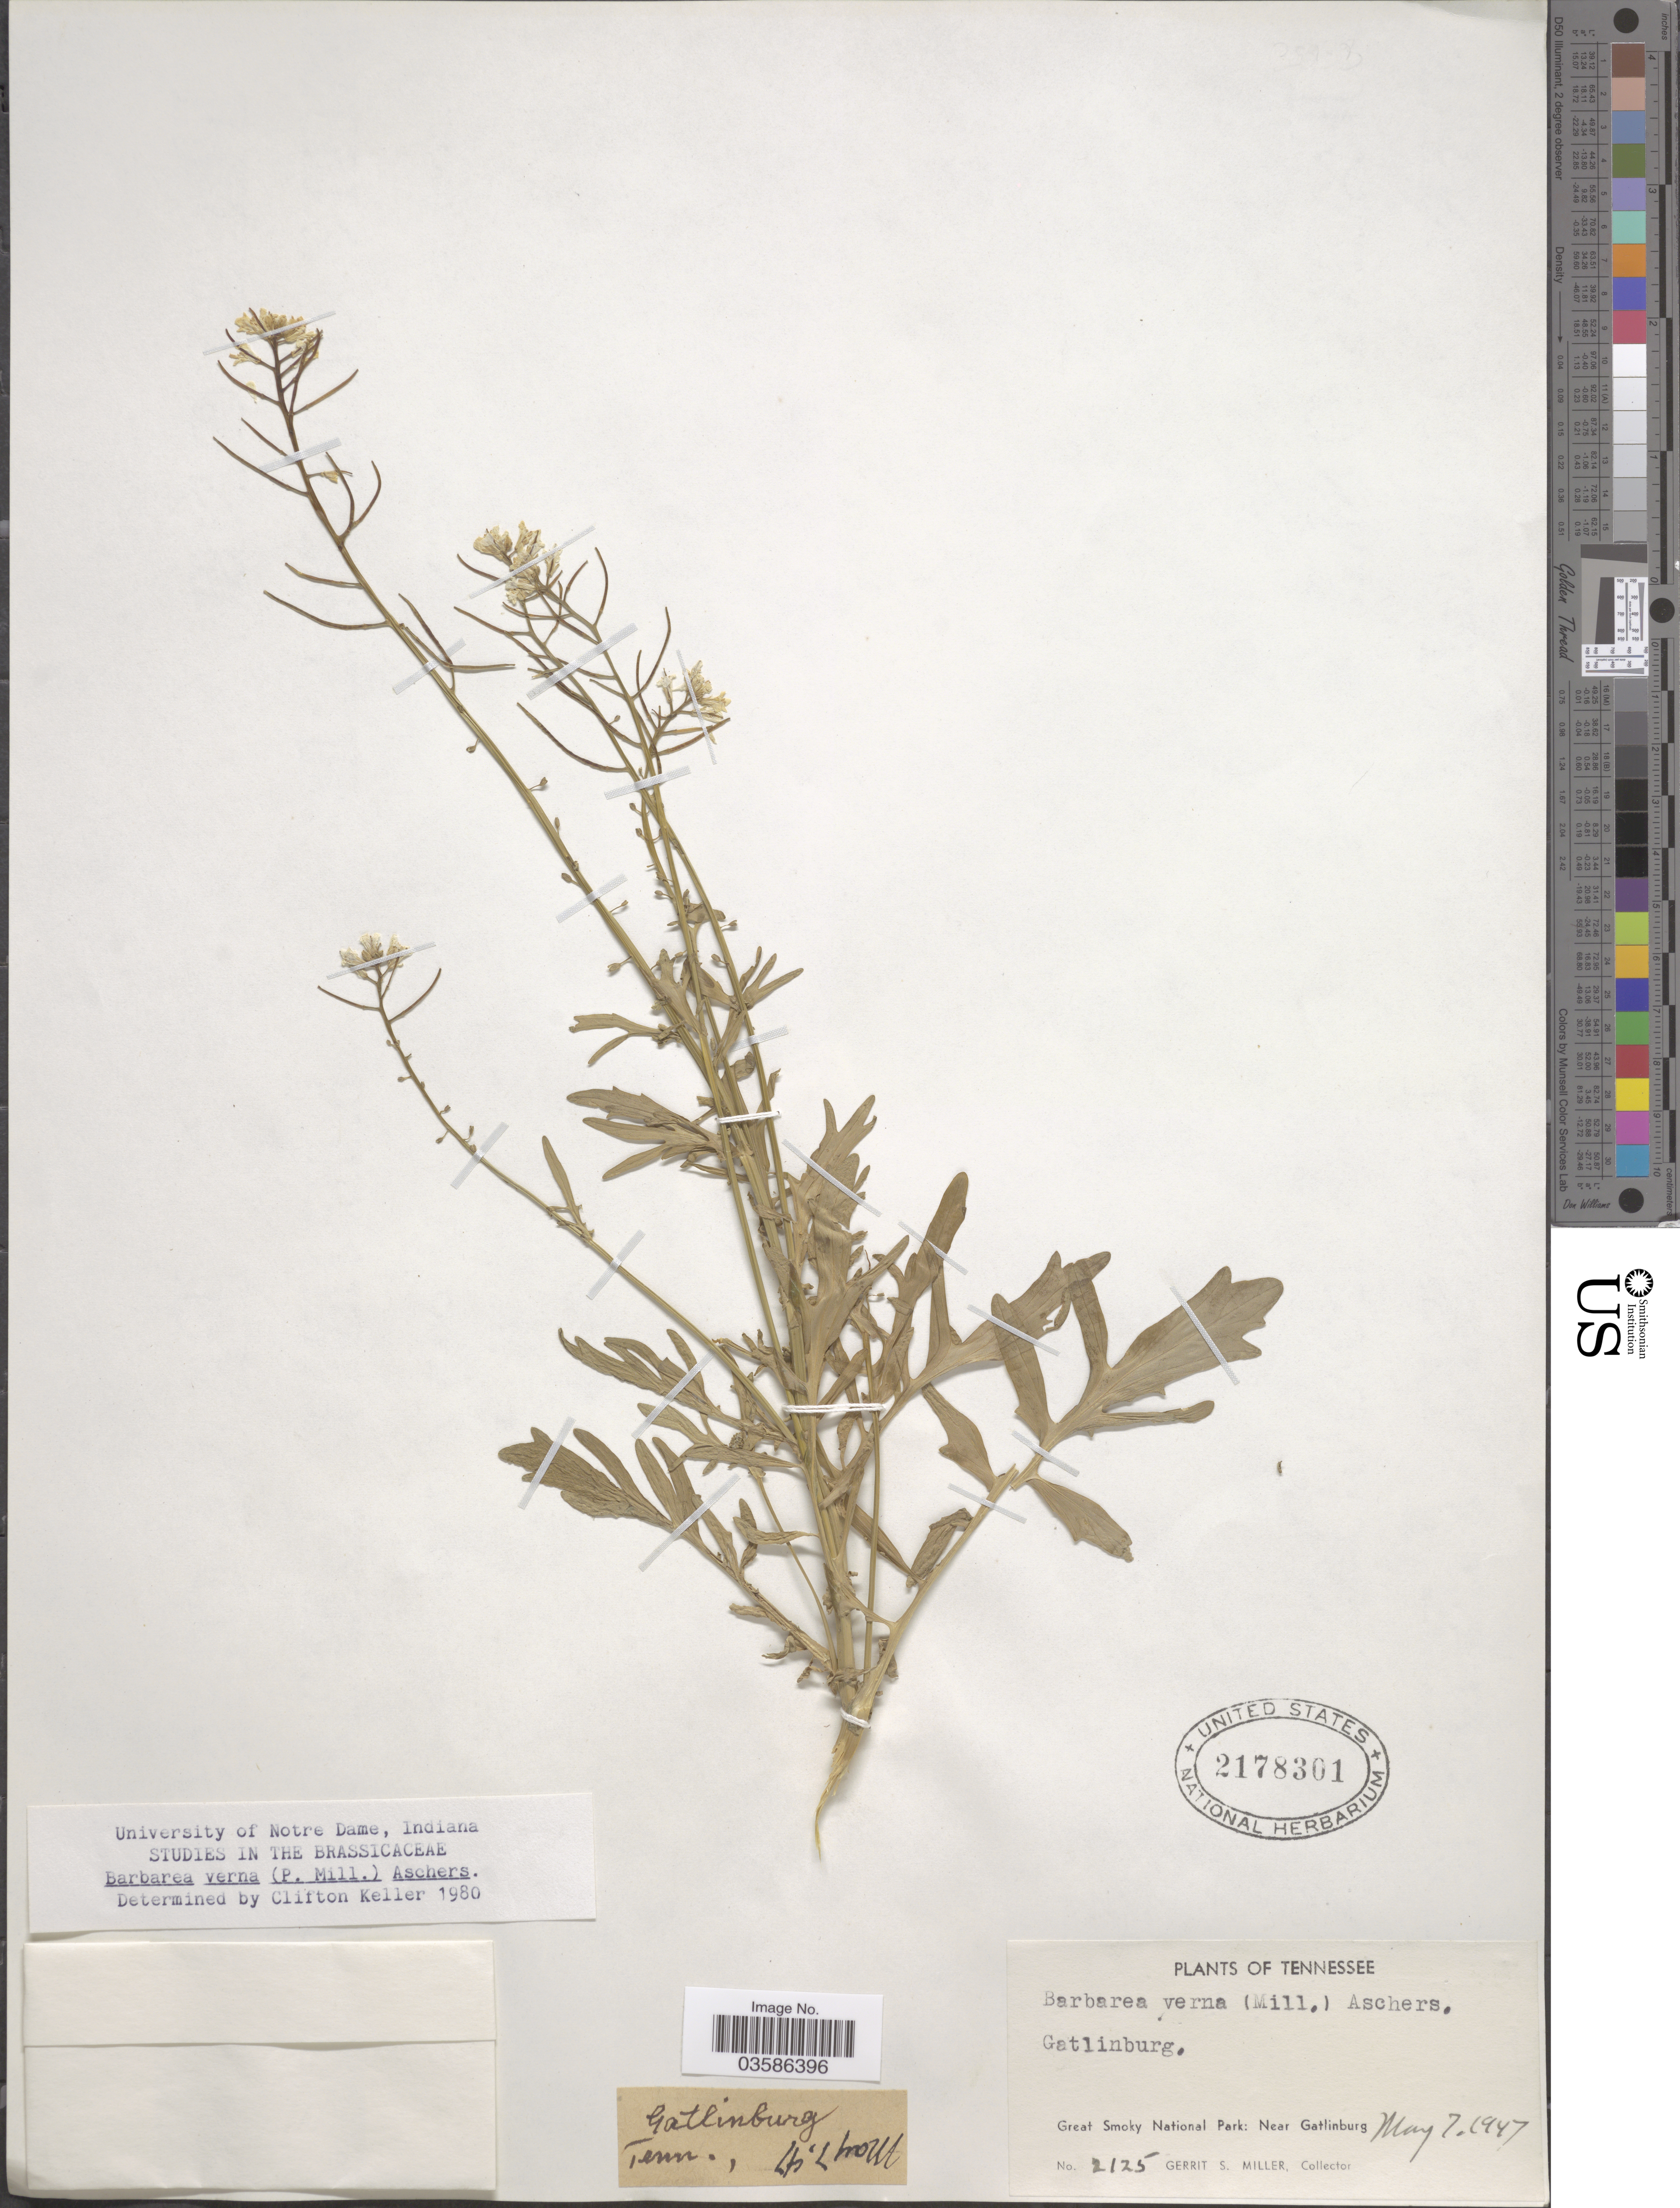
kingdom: Plantae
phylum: Tracheophyta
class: Magnoliopsida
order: Brassicales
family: Brassicaceae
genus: Barbarea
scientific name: Barbarea verna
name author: (Mill.) Asch.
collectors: G. S. Miller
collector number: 2125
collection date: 1947-05-07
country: United States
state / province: Tennessee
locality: Gatlinburg. Great Smoky National Park: Near Gatlinburg.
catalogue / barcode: US 2178301